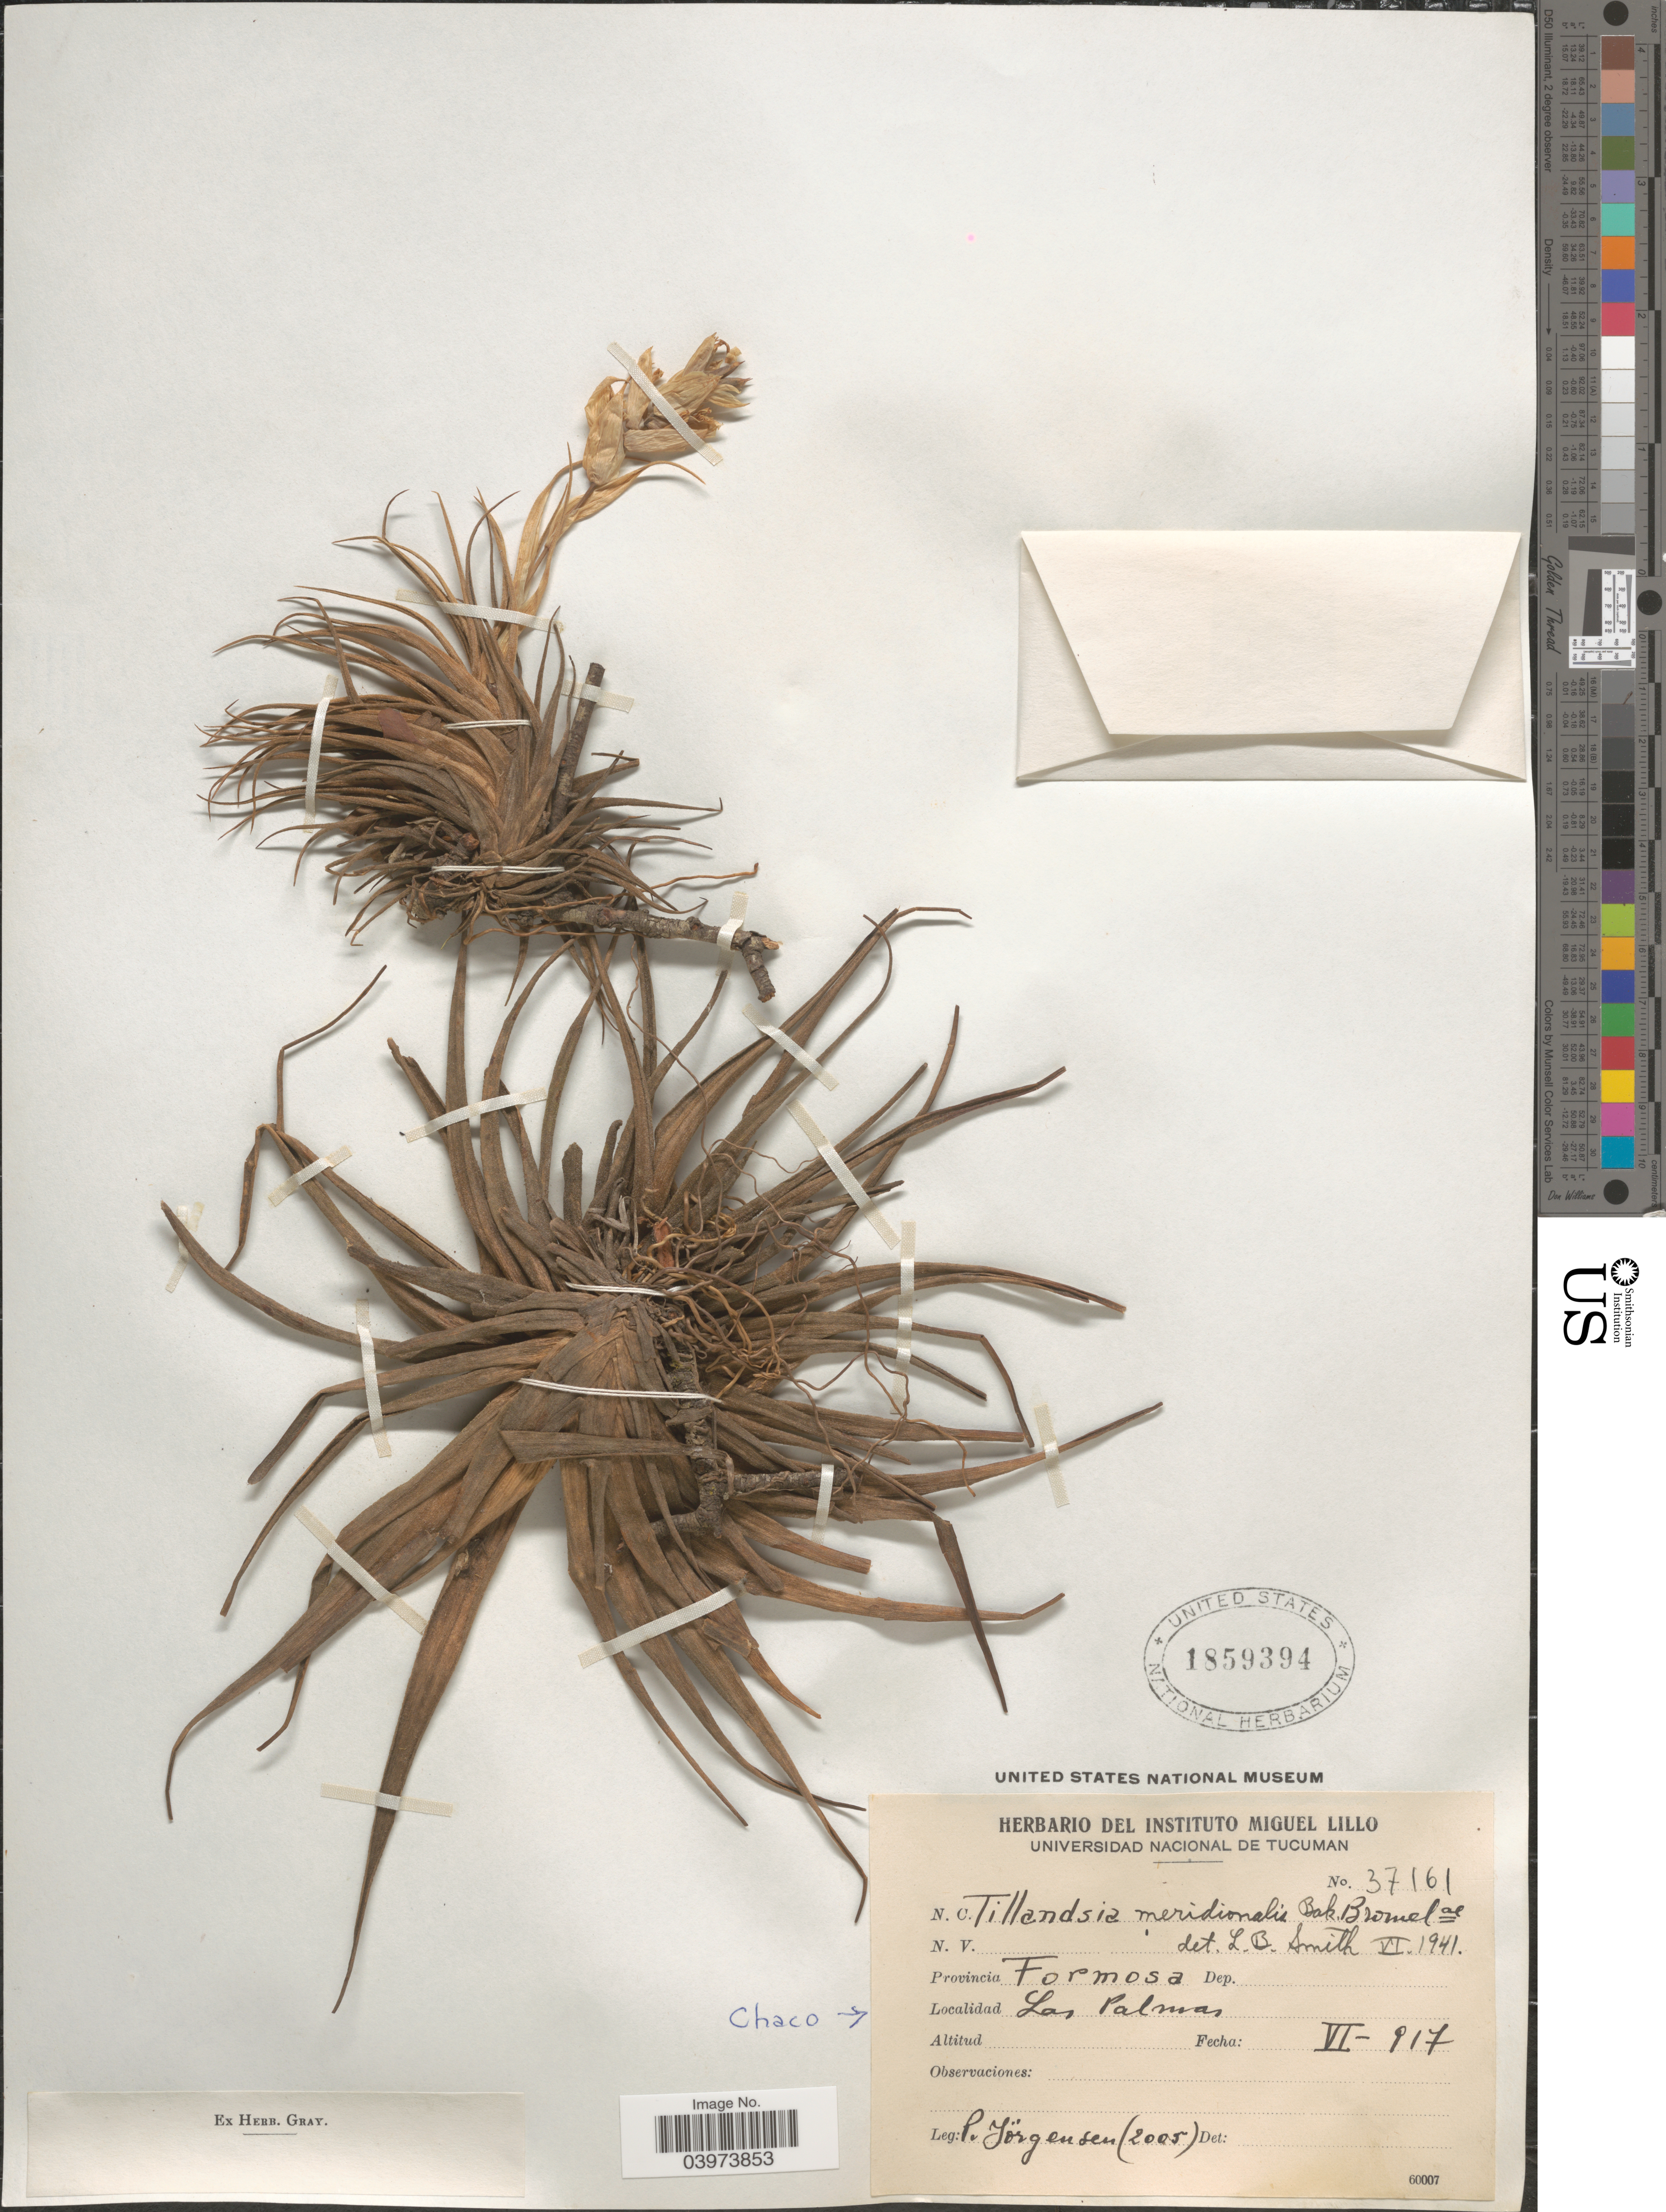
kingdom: Plantae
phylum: Tracheophyta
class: Liliopsida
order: Poales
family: Bromeliaceae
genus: Tillandsia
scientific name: Tillandsia meridionalis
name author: Baker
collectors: P. Jörgensen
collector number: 2005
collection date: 1917-06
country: Argentina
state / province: Formosa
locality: Chaco. Las Palmas.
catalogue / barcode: US 1859394